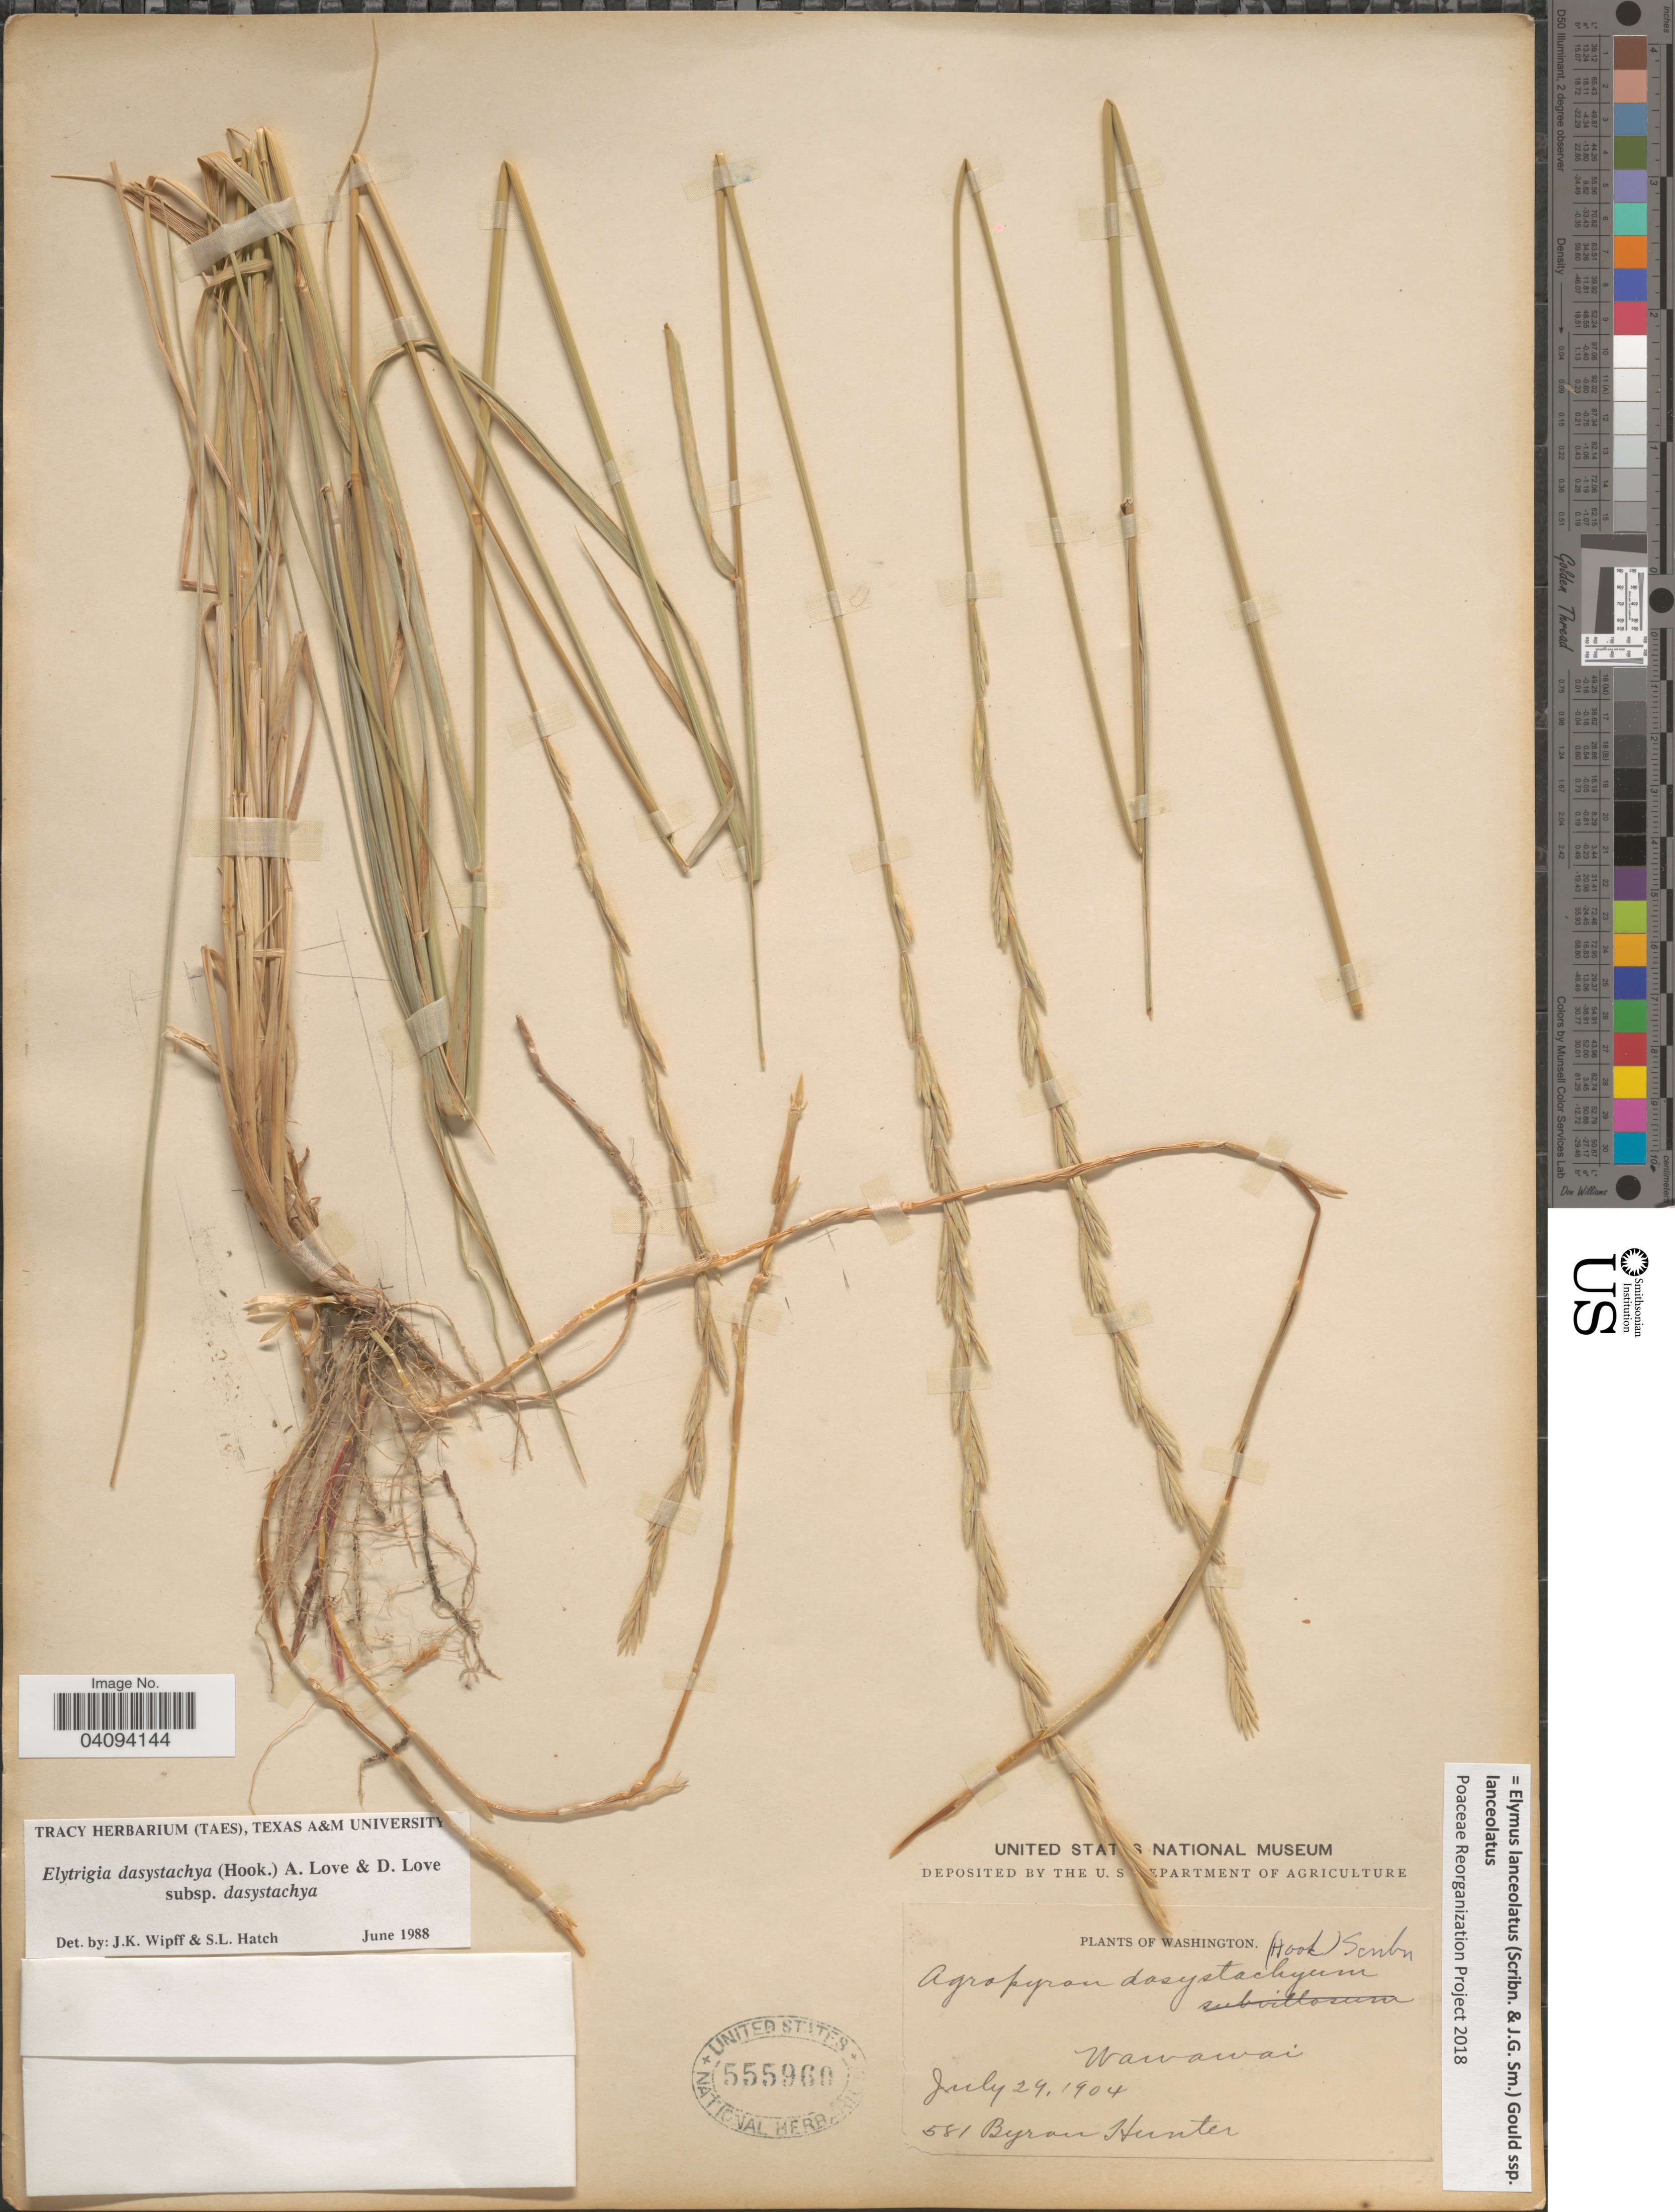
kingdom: Plantae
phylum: Tracheophyta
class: Liliopsida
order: Poales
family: Poaceae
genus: Elymus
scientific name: Elymus lanceolatus subsp. lanceolatus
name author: (Scribn. & J.G. Sm.) Gould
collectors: B. Hunter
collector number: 581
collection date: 1904-07-29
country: United States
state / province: Washington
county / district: Whitman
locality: Wawawai.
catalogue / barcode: US 555960